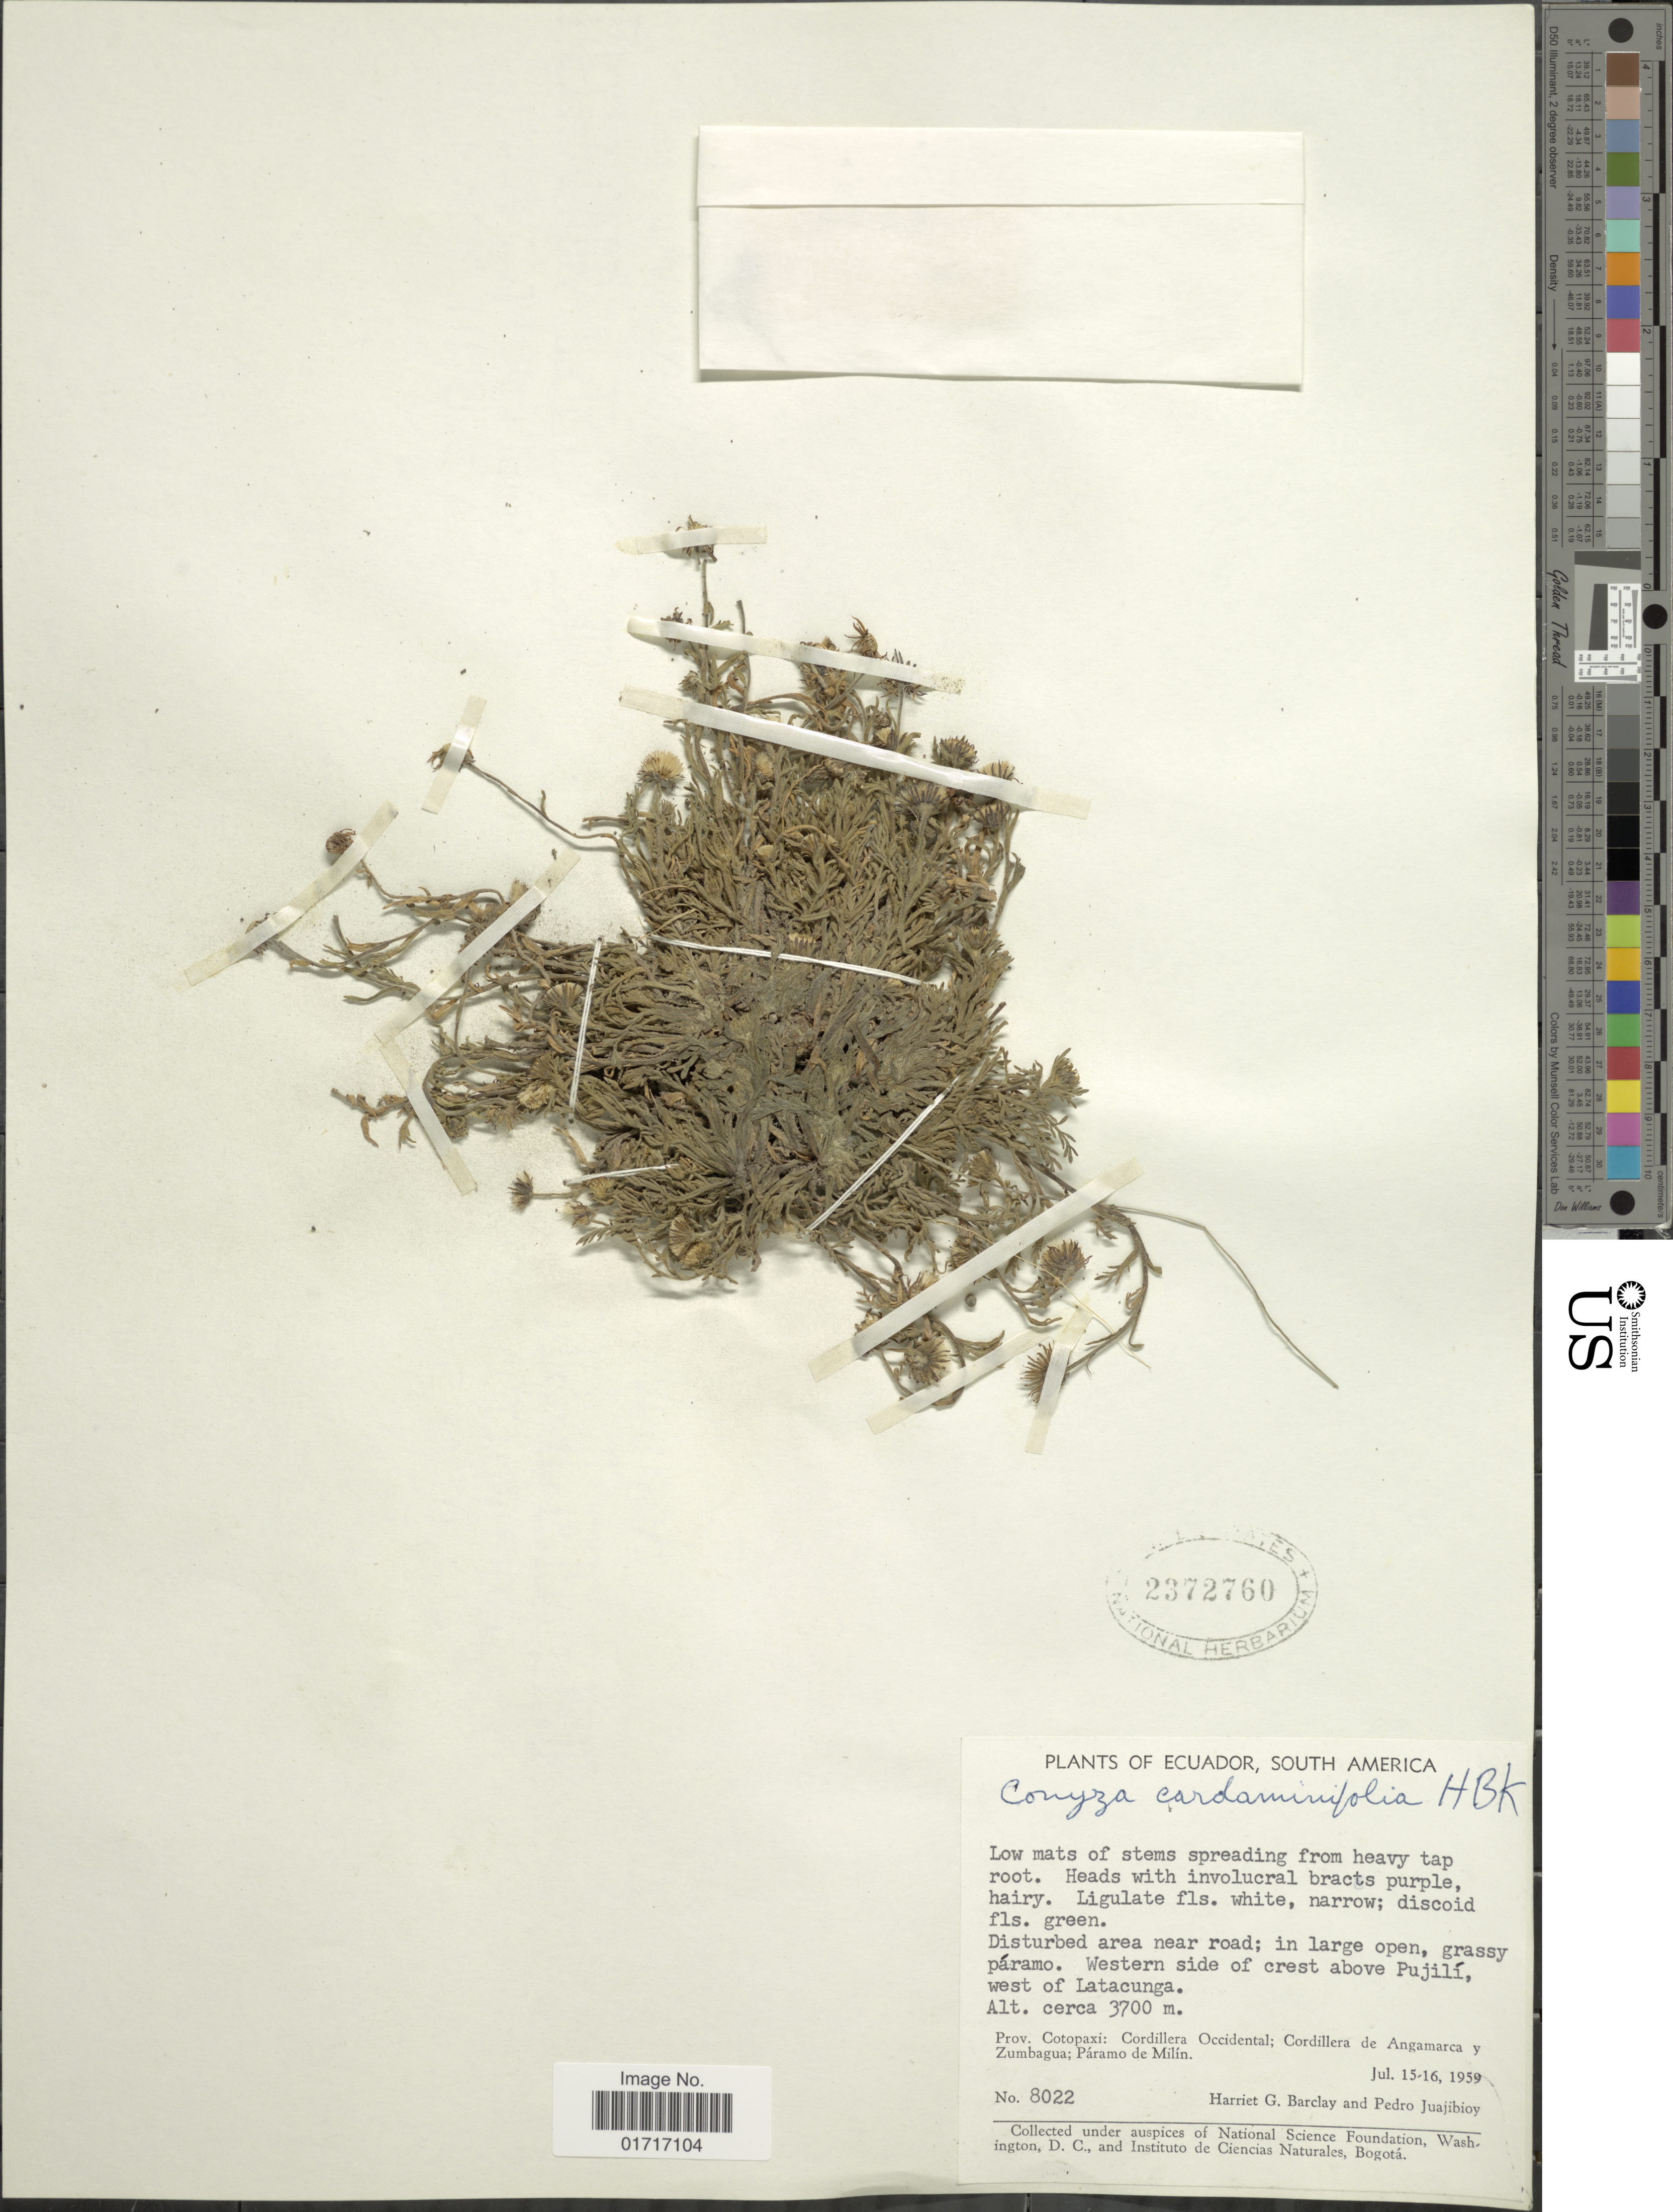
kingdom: Plantae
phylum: Tracheophyta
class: Magnoliopsida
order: Asterales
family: Asteraceae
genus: Conyza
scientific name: Conyza cardaminifolia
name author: Kunth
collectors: H. G. Barclay & P. Juajibioy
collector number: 8022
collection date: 1959-07-15/1959-07-16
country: Ecuador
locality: Western side of crest above Pujili west of Latacunga. Prov. Cotopaxi: Cordillera Occidental; Cordillera de Angamarca y Zumbagua; Paramo de Milin.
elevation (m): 3700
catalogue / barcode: US 2372760